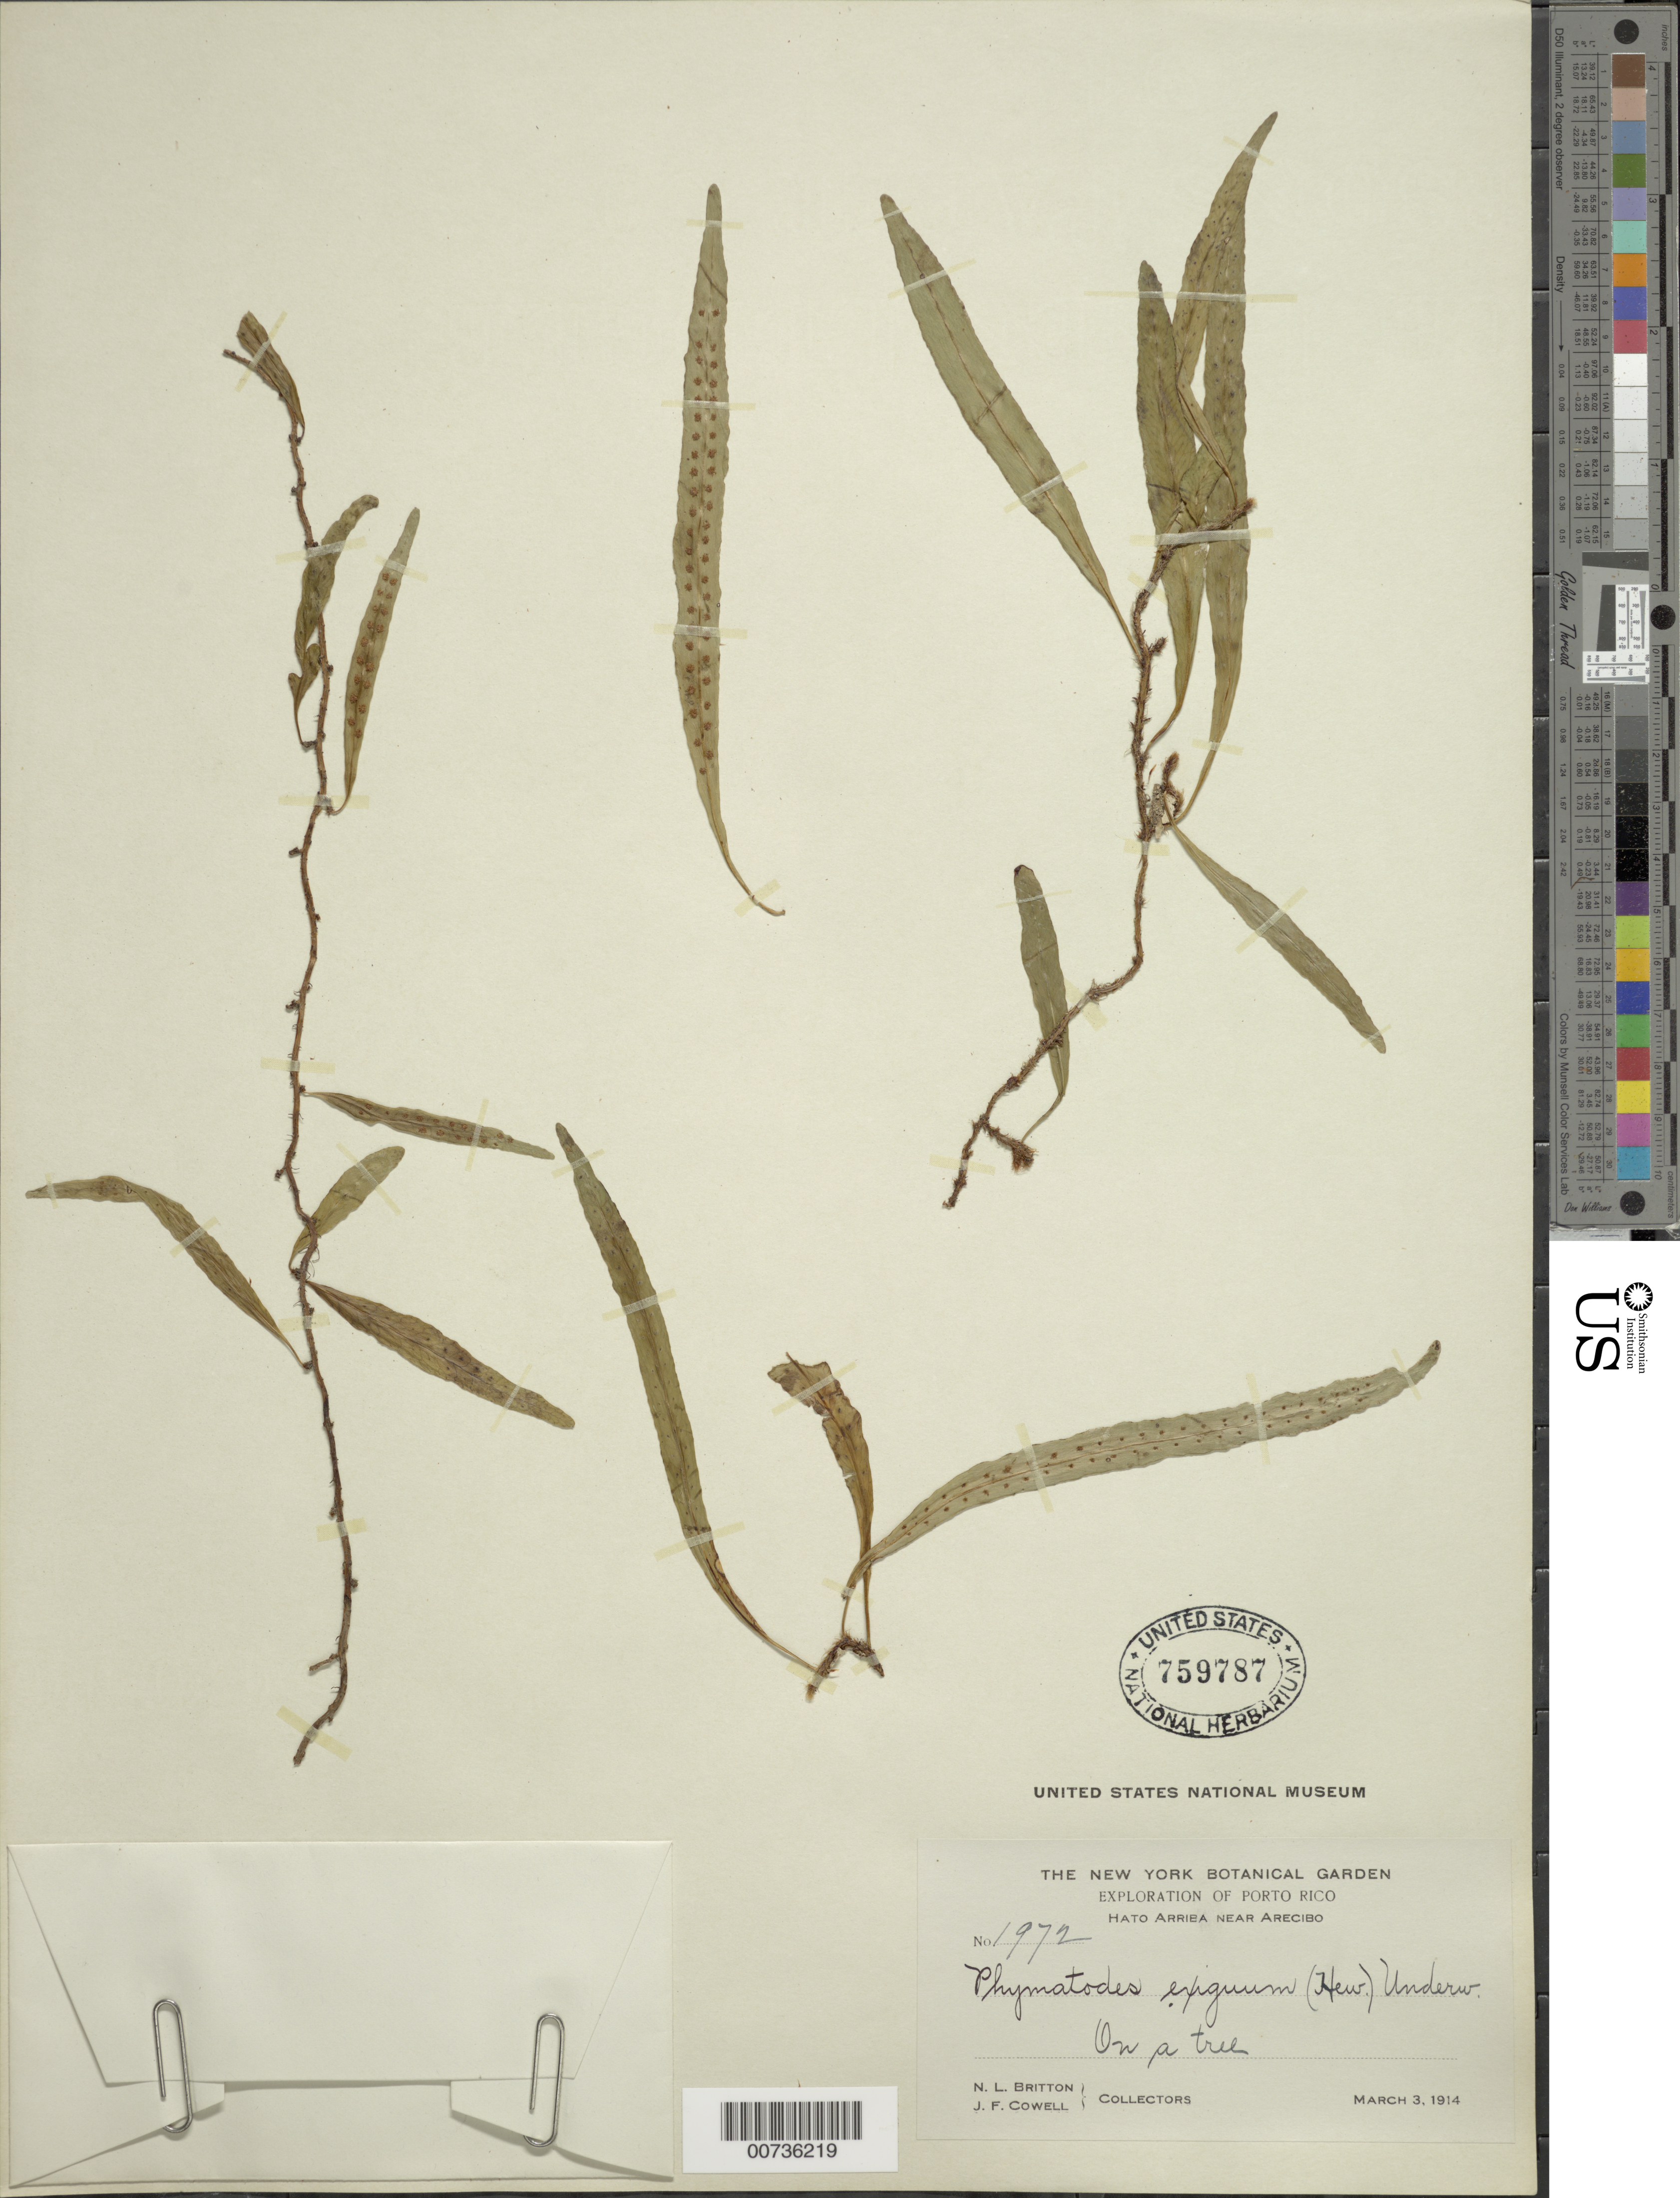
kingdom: Plantae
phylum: Tracheophyta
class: Polypodiopsida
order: Polypodiales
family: Polypodiaceae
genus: Microgramma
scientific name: Microgramma heterophylla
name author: (L.) Wherry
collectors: N. Britton & J. F. Cowell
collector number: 1972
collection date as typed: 03 Mar 1914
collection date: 1914-03-03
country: Puerto Rico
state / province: Arecibo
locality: Hato Arriba near Arecibo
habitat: On a tree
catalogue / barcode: US 759787